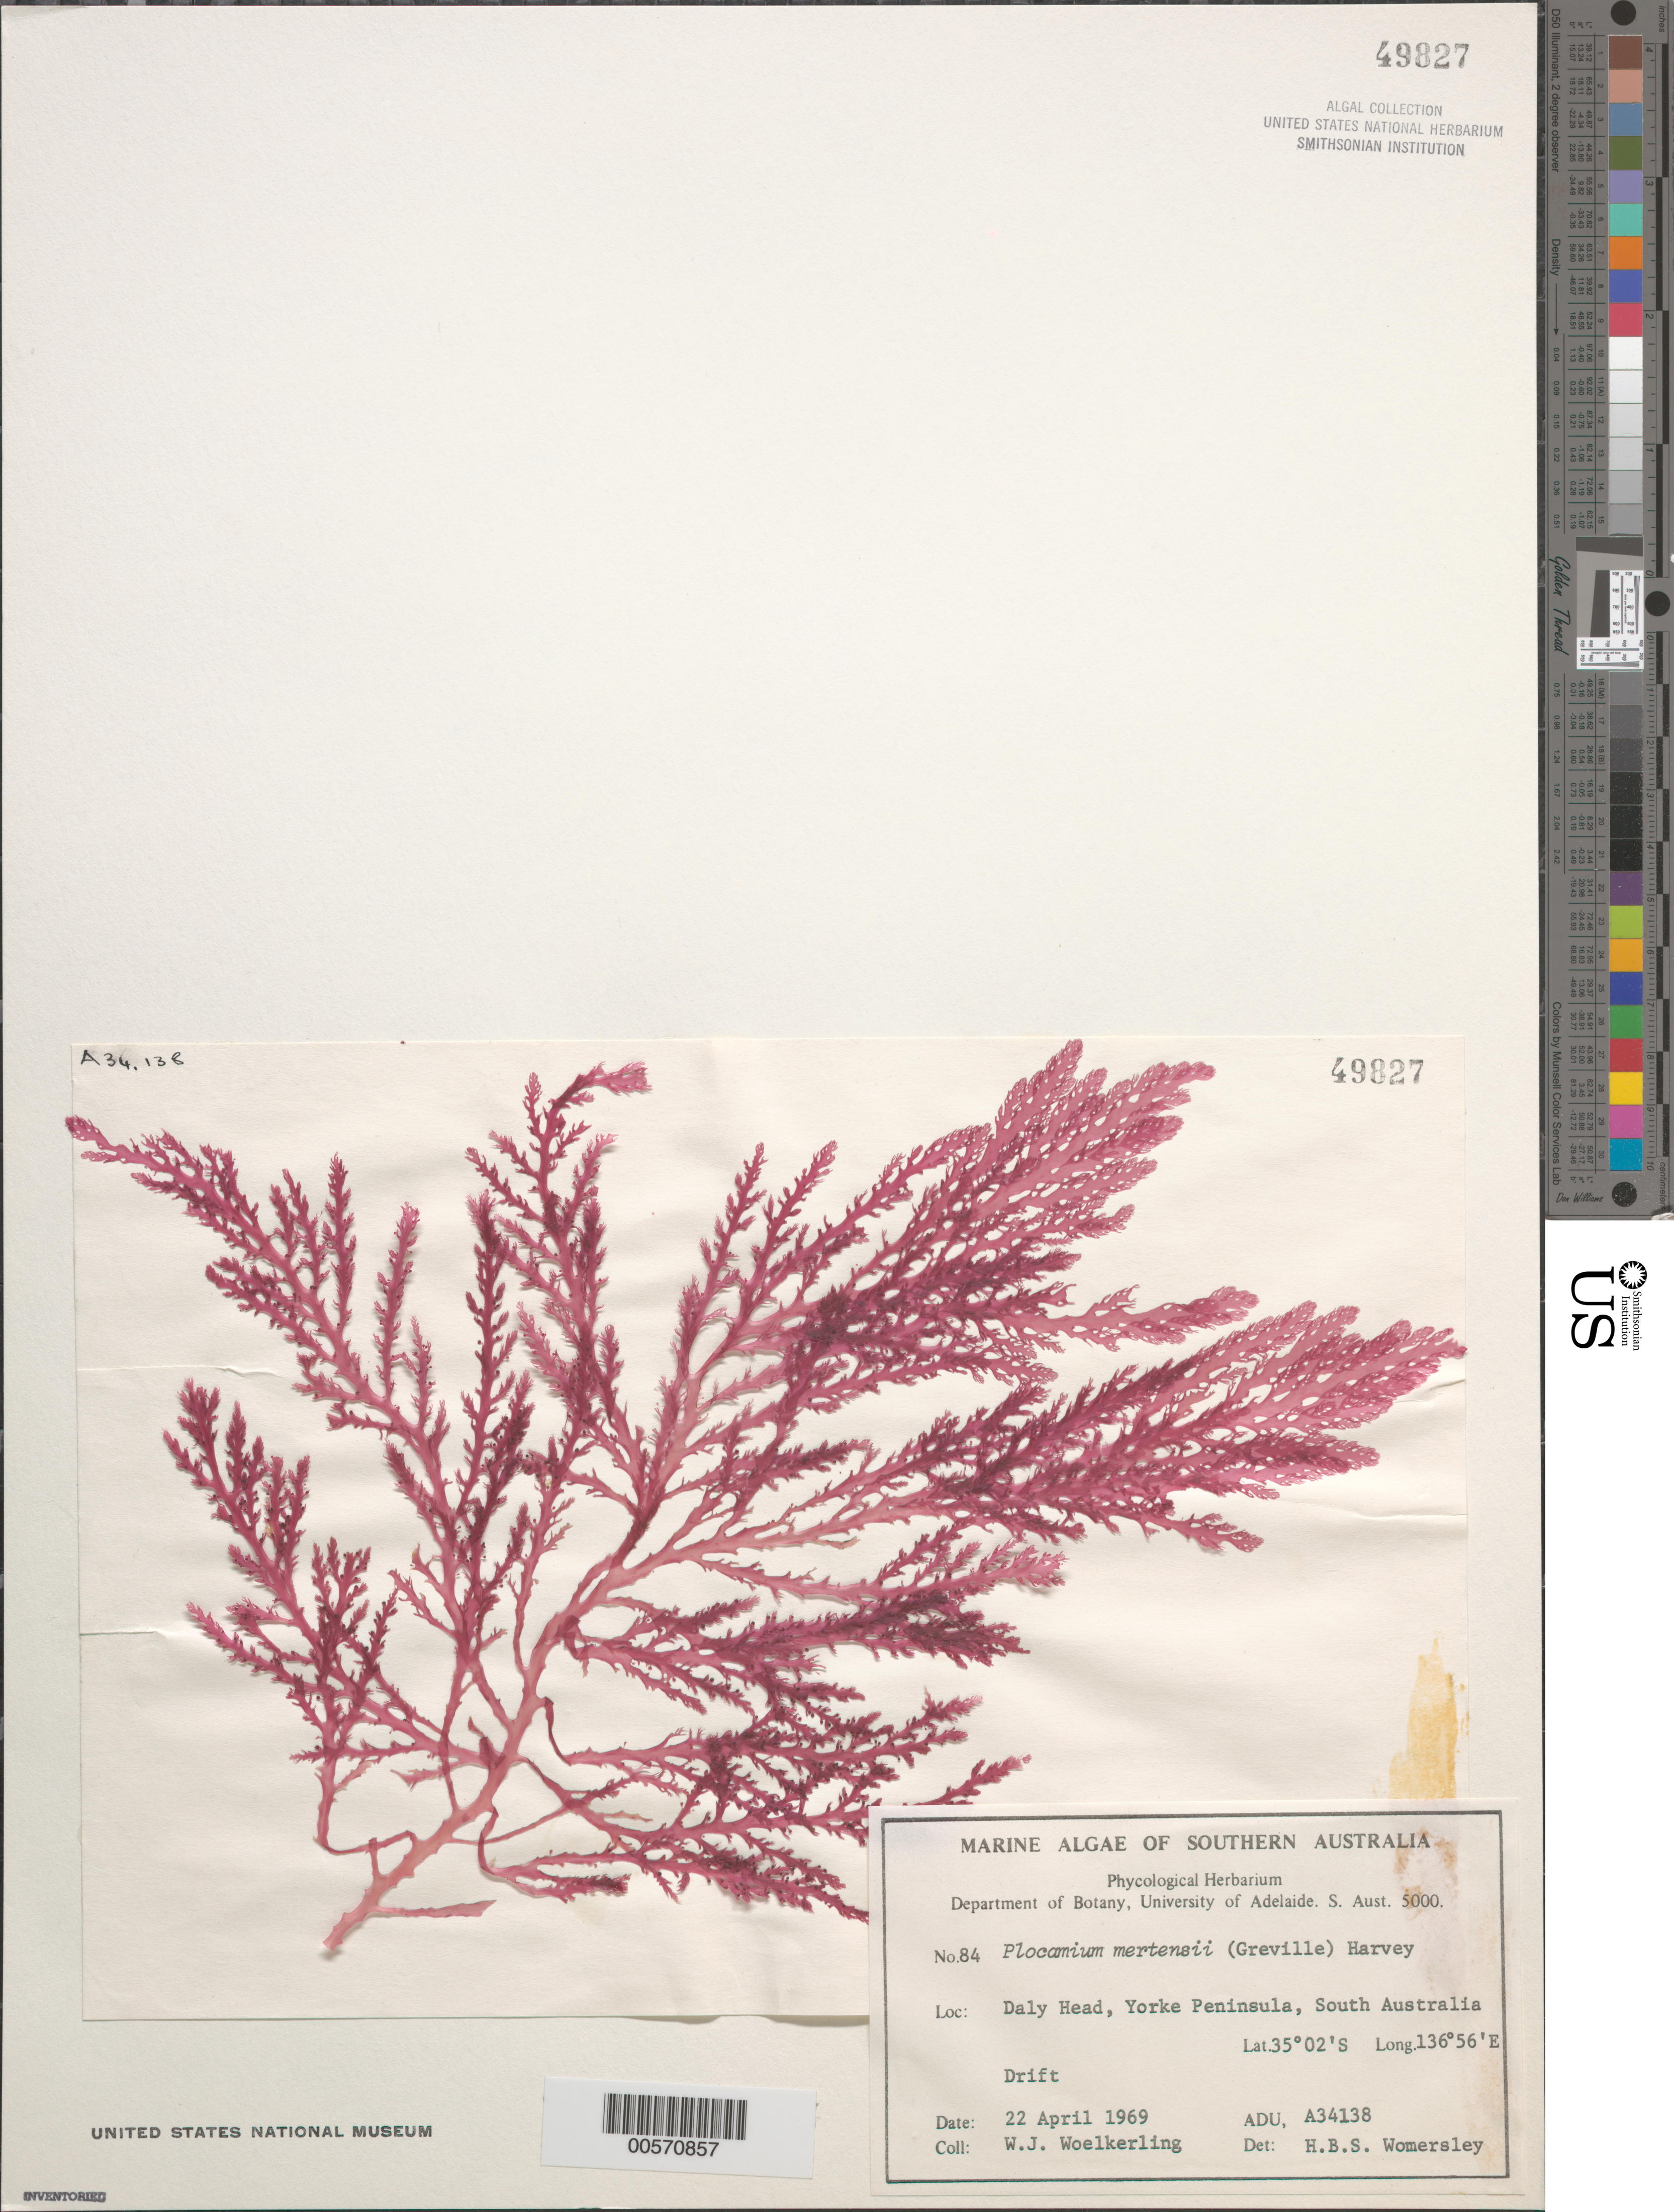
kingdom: Plantae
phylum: Rhodophyta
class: Florideophyceae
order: Plocamiales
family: Plocamiaceae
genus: Plocamium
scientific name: Plocamium mertensii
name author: (Greville) Harvey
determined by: Womersley, H. B. S.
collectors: W. Woelkerling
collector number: ADU A34138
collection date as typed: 22 Apr 1969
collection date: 1969-04-22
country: Australia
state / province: South Australia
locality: Daly head, yorke peninsula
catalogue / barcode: US 49827